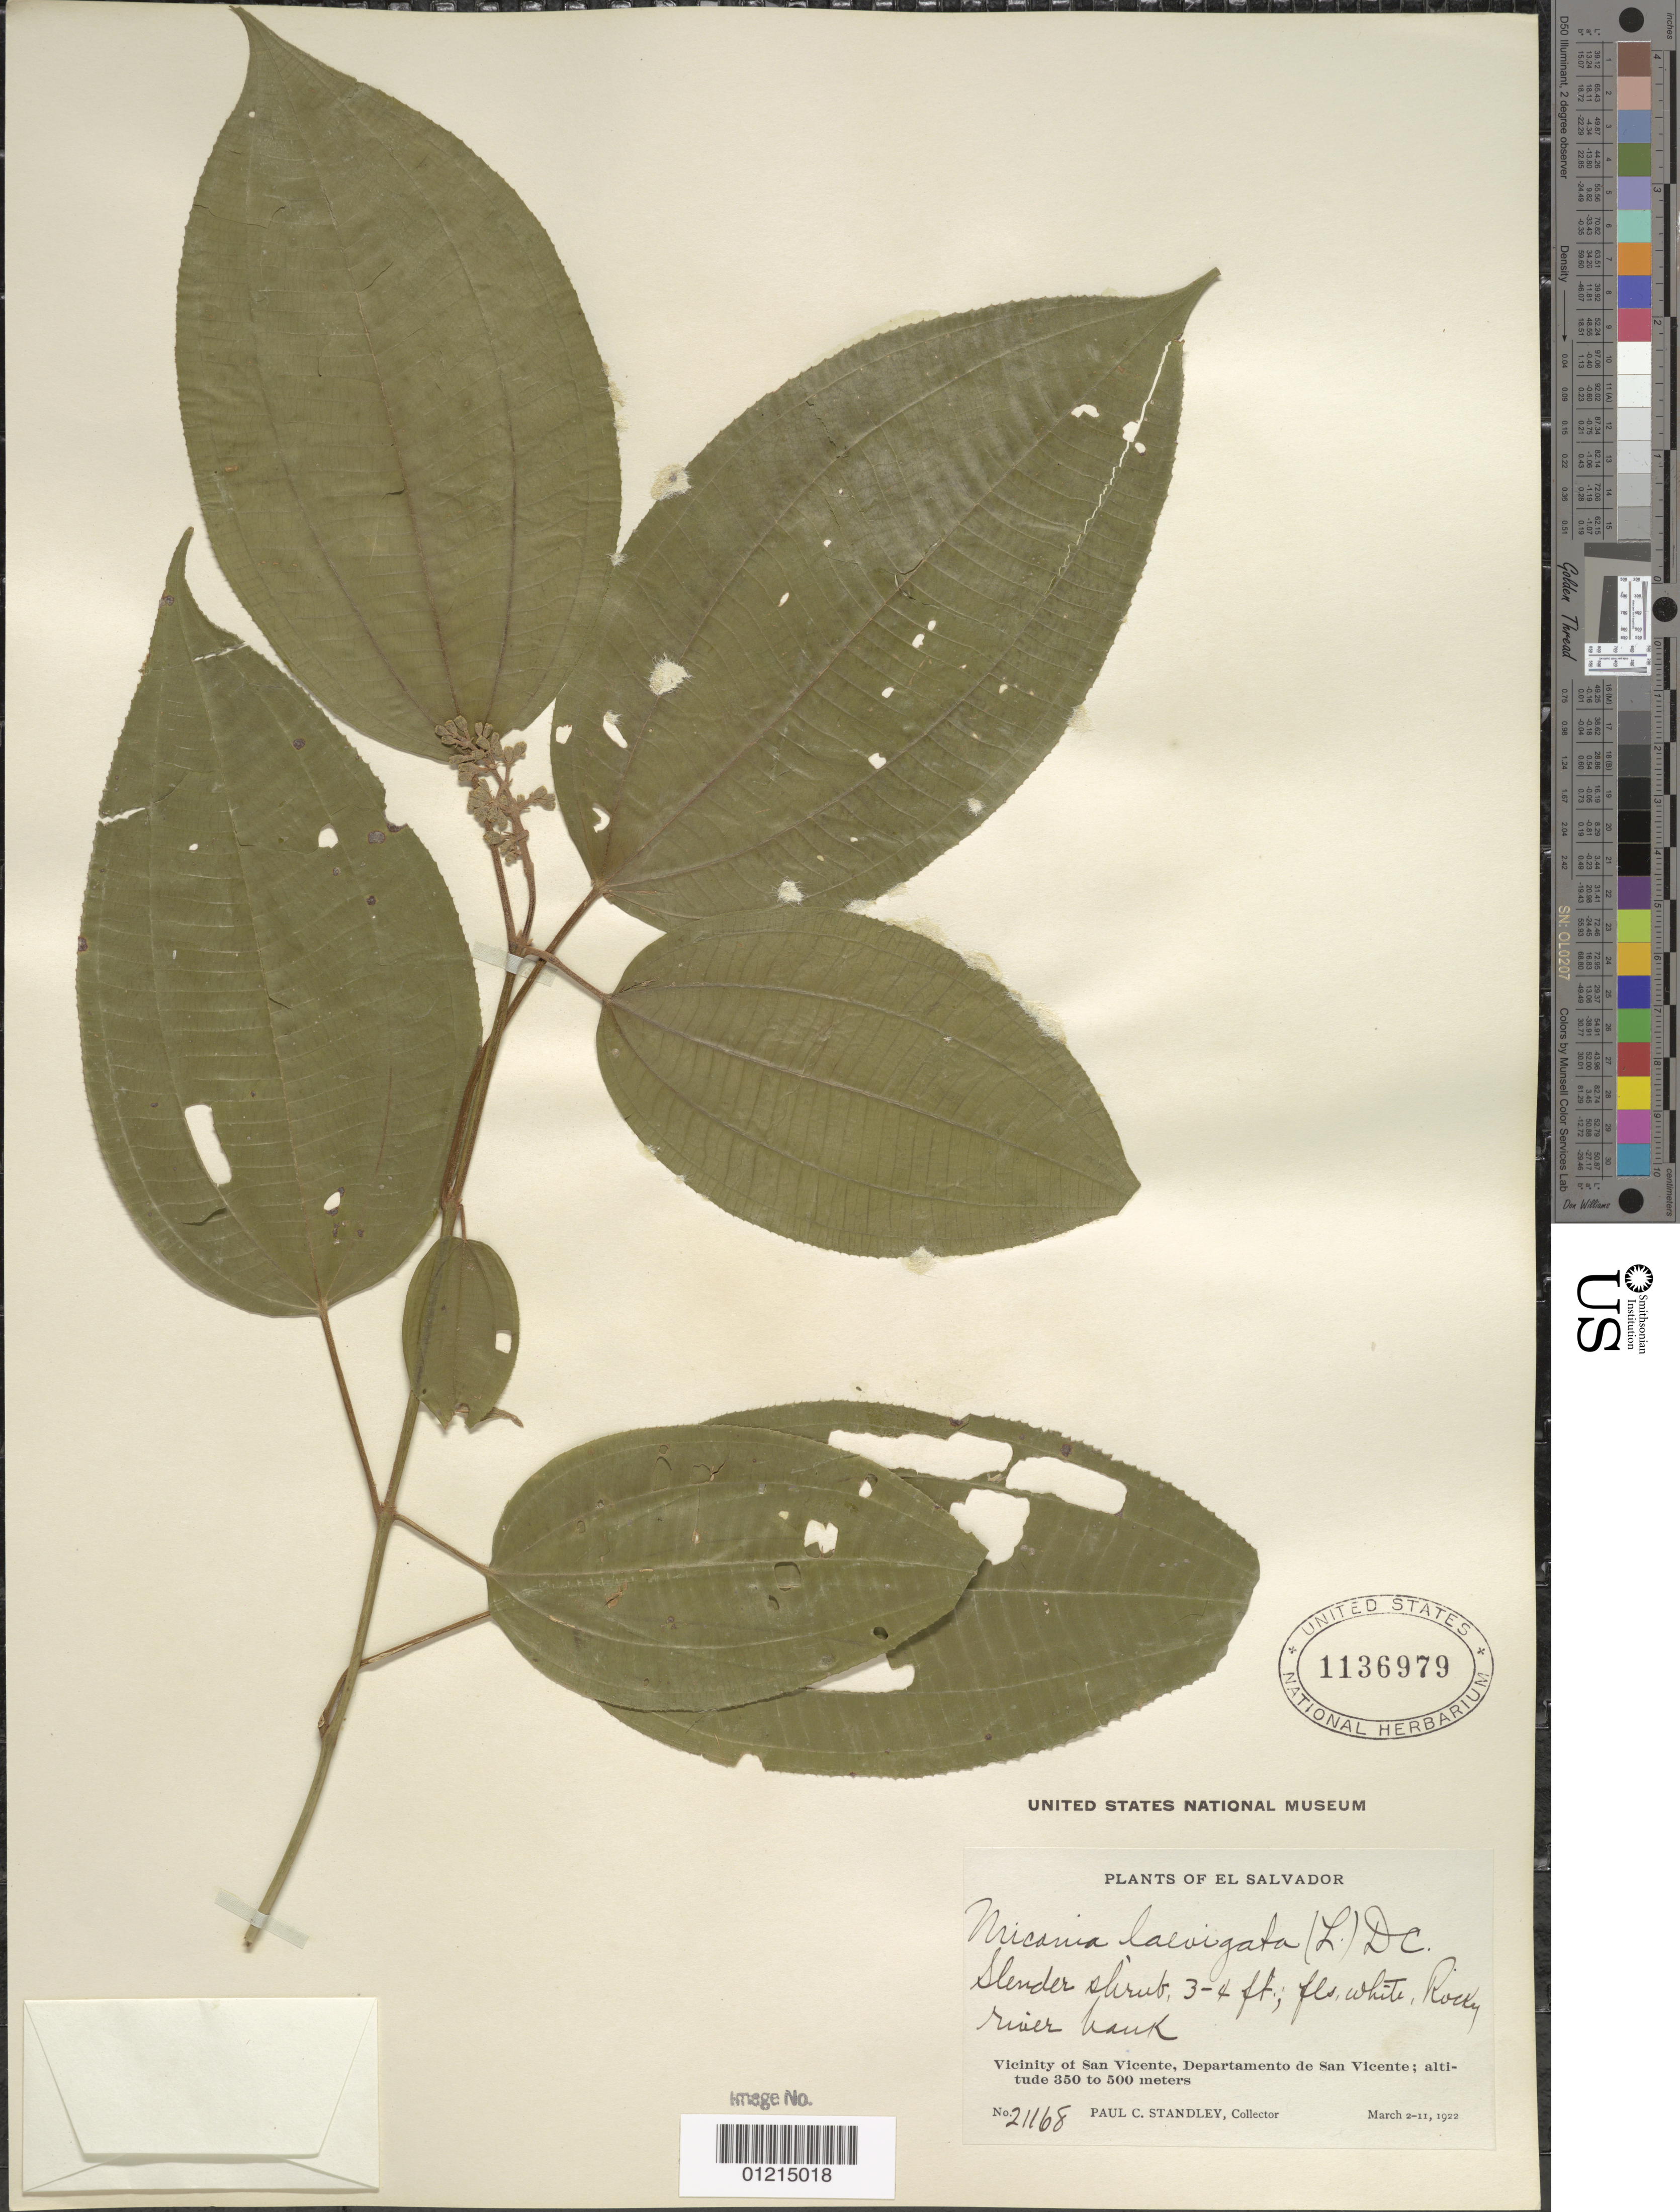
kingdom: Plantae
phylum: Tracheophyta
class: Magnoliopsida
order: Myrtales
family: Melastomataceae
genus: Miconia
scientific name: Miconia laevigata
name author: (L.) D. Don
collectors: P. C. Standley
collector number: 21168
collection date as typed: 02 Mar 1922 to 11 Mar 1922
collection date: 1922-03-02/1922-03-11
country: El Salvador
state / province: San Vincente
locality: Vicinity of San Vicente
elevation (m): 350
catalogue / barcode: US 1136979